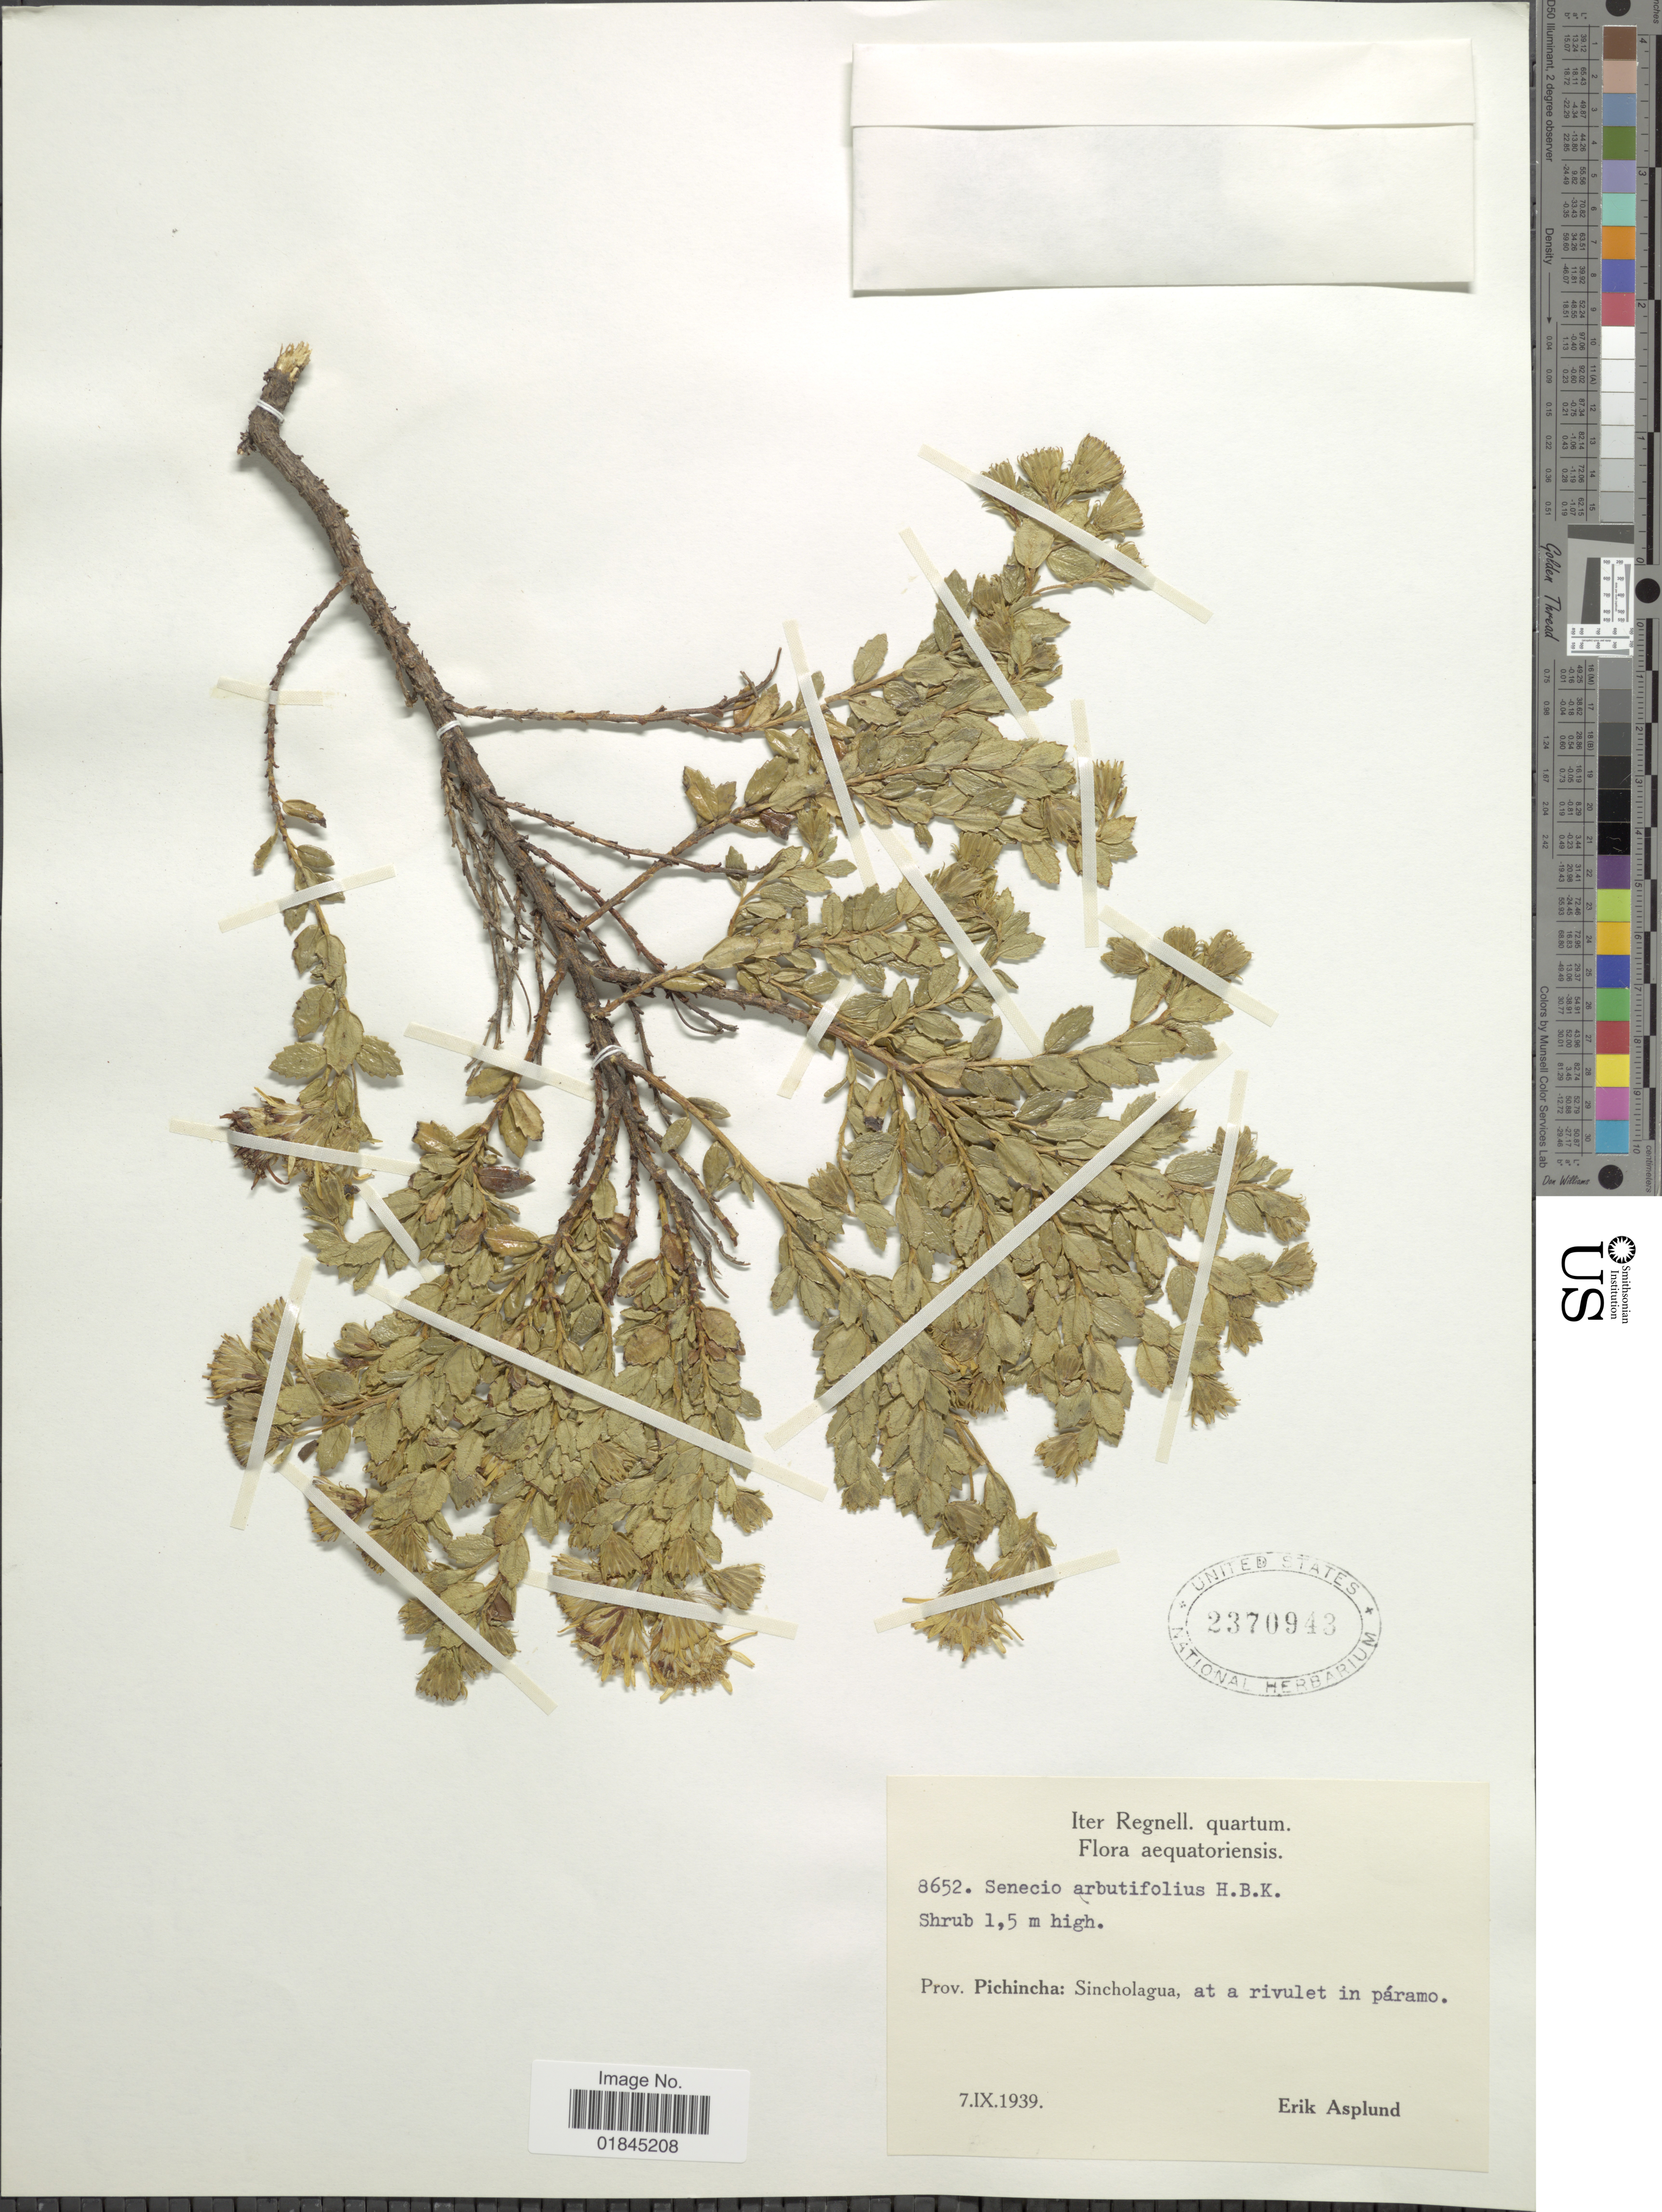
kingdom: Plantae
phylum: Tracheophyta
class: Magnoliopsida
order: Asterales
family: Asteraceae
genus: Pentacalia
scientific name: Pentacalia arbutifolia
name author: (Kunth) Cuatrec.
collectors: E. Asplund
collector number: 8652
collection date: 1939-09-07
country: Ecuador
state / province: Pichincha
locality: Prov. Pichincha: Sincholagua, at a rivulet in páramo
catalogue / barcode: US 2370943